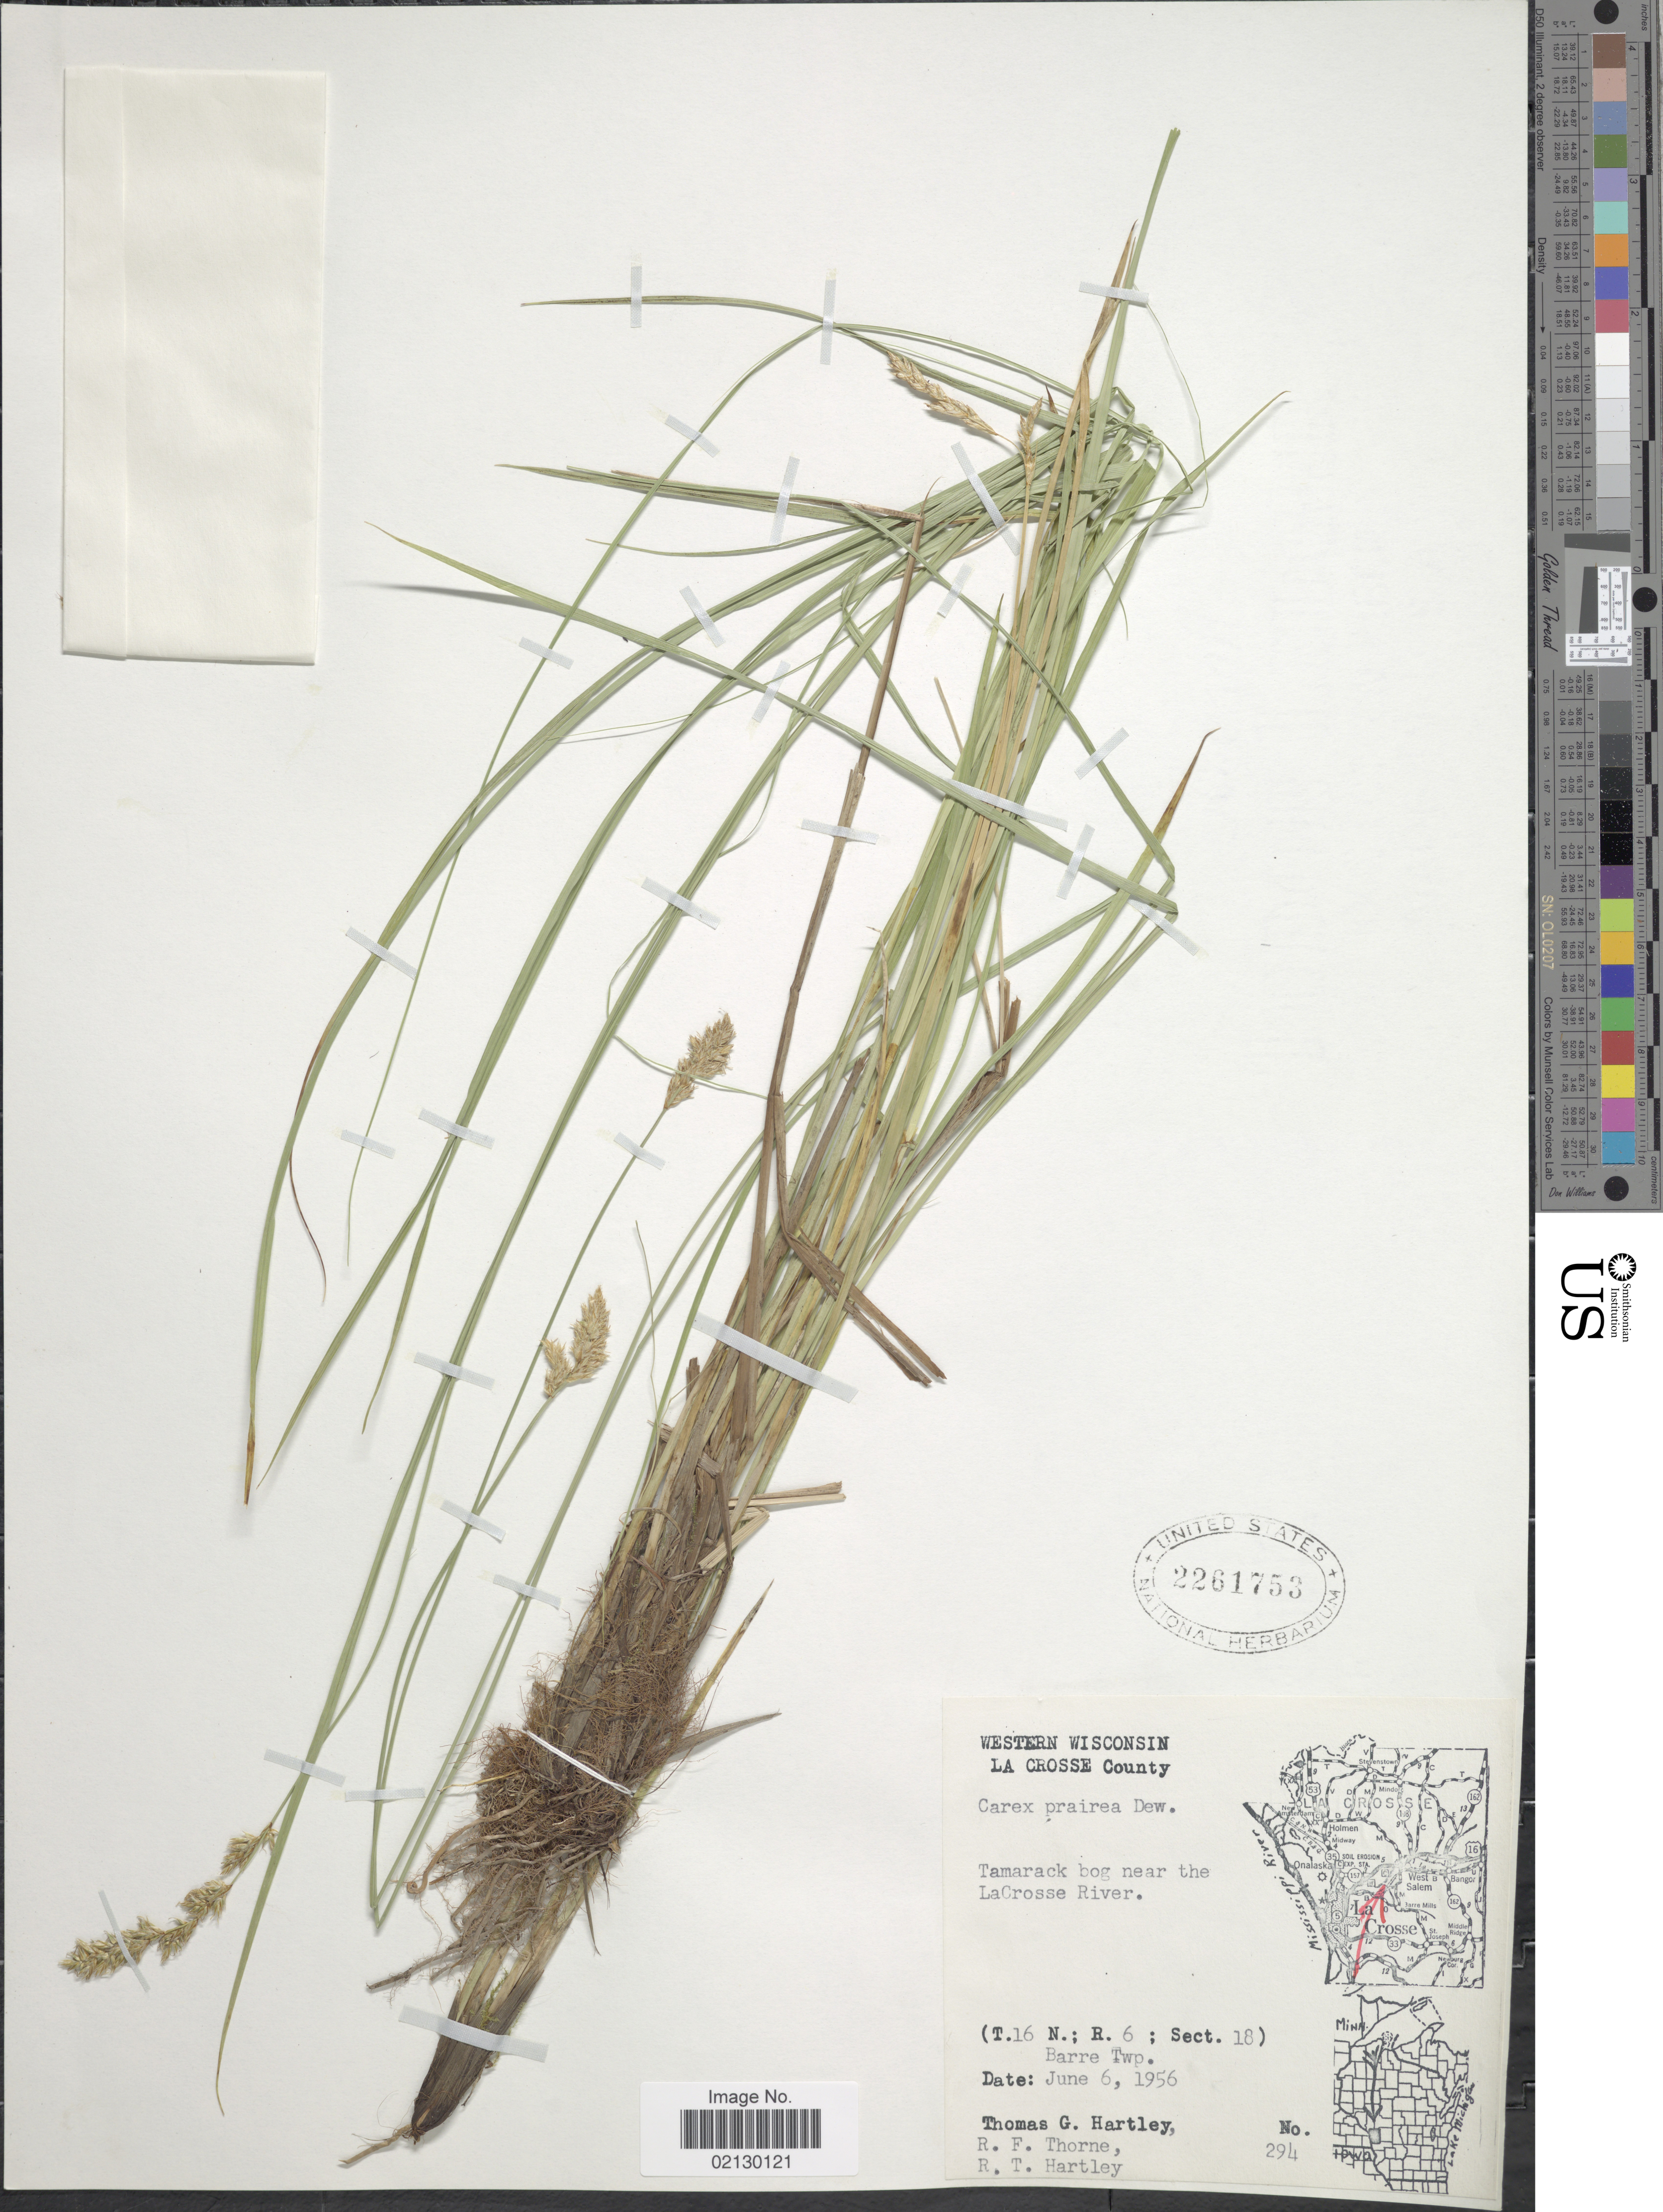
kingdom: Plantae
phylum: Tracheophyta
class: Liliopsida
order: Poales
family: Cyperaceae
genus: Carex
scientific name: Carex prairea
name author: Dewey ex Alph. Wood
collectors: T. G. Hartley, R. F. Thorne & R. T. Hartley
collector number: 294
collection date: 1956-06-06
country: United States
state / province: Wisconsin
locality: Western Wisconsin, La Crosse County, Tamarack bog near the LaCrosse River. (T.16 N; R. 6 ; Sect. 18) Barre Twp.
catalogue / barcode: US 2261753